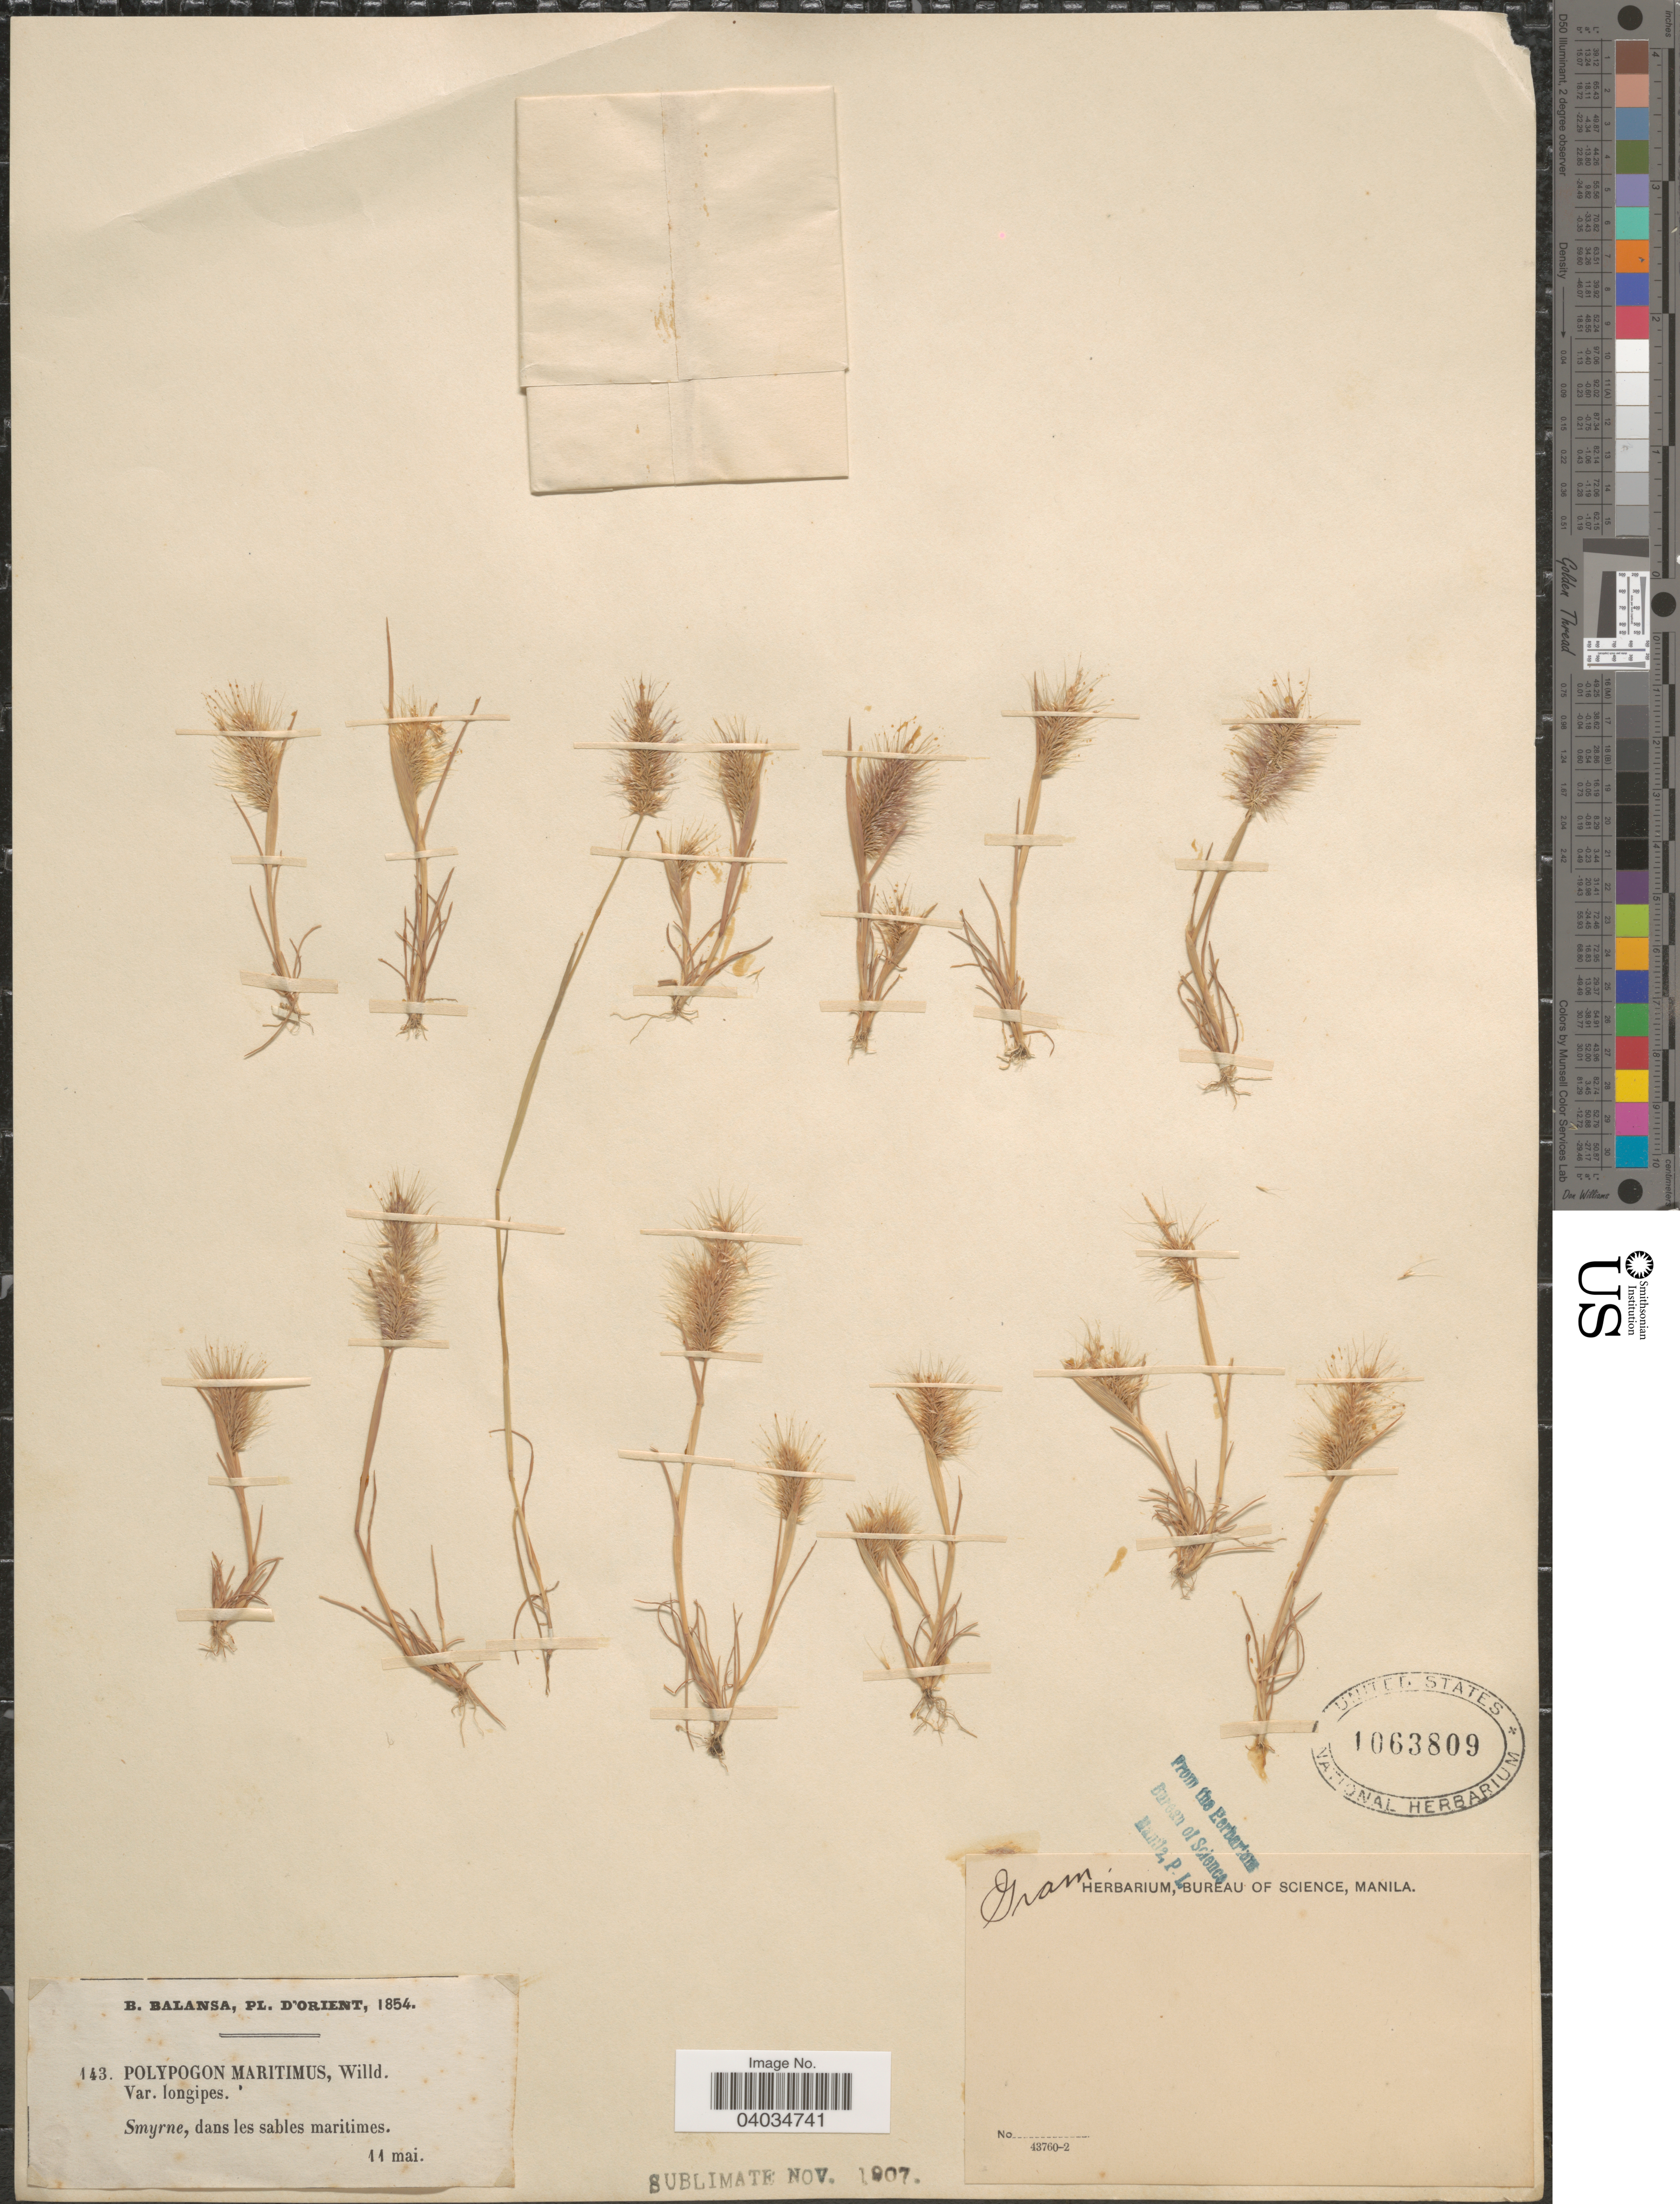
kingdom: Plantae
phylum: Tracheophyta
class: Liliopsida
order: Poales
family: Poaceae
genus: Polypogon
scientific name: Polypogon maritimus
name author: Willd.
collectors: B. Balansa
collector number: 143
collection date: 1854-05-11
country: Turkey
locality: D'Orient. Smyrne, dans les sables maritimes.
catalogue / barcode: US 1063809